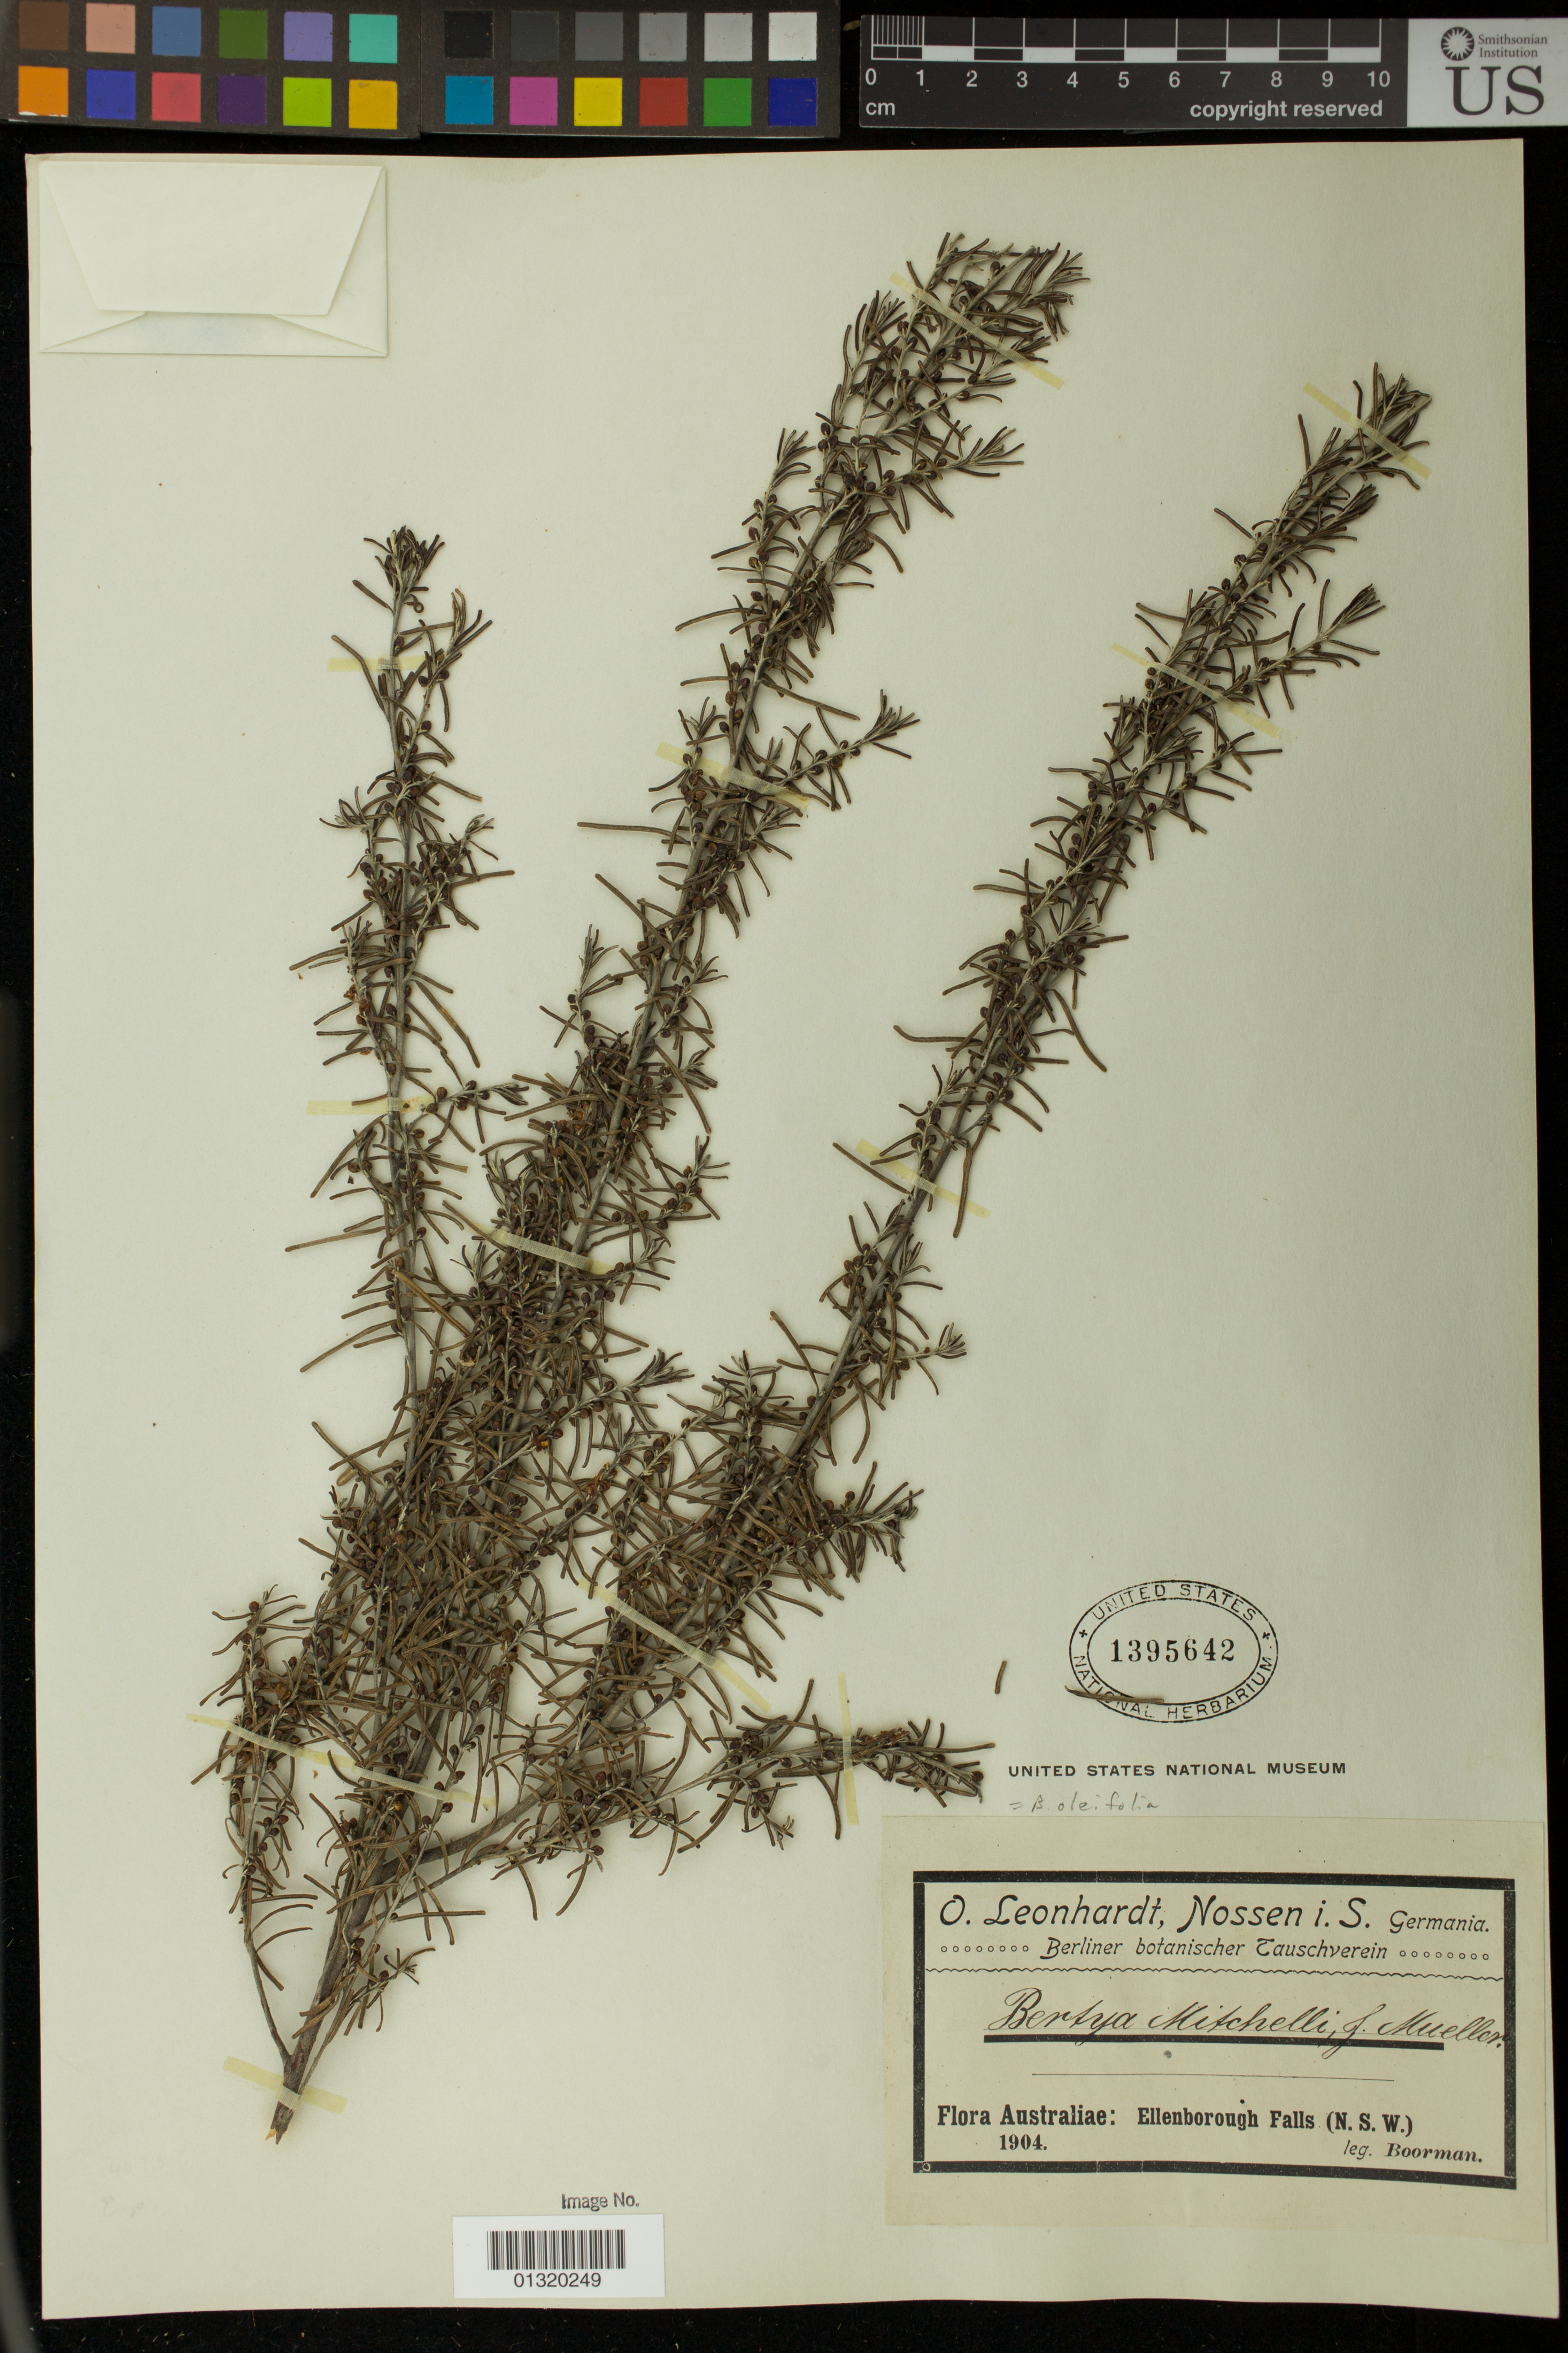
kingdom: Plantae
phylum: Tracheophyta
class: Magnoliopsida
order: Malpighiales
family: Euphorbiaceae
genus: Bertya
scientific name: Bertya oleifolia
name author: Planch.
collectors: J. Boorman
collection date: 1904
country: Australia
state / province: New South Wales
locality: Ellenborough Falls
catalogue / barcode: US 1395642